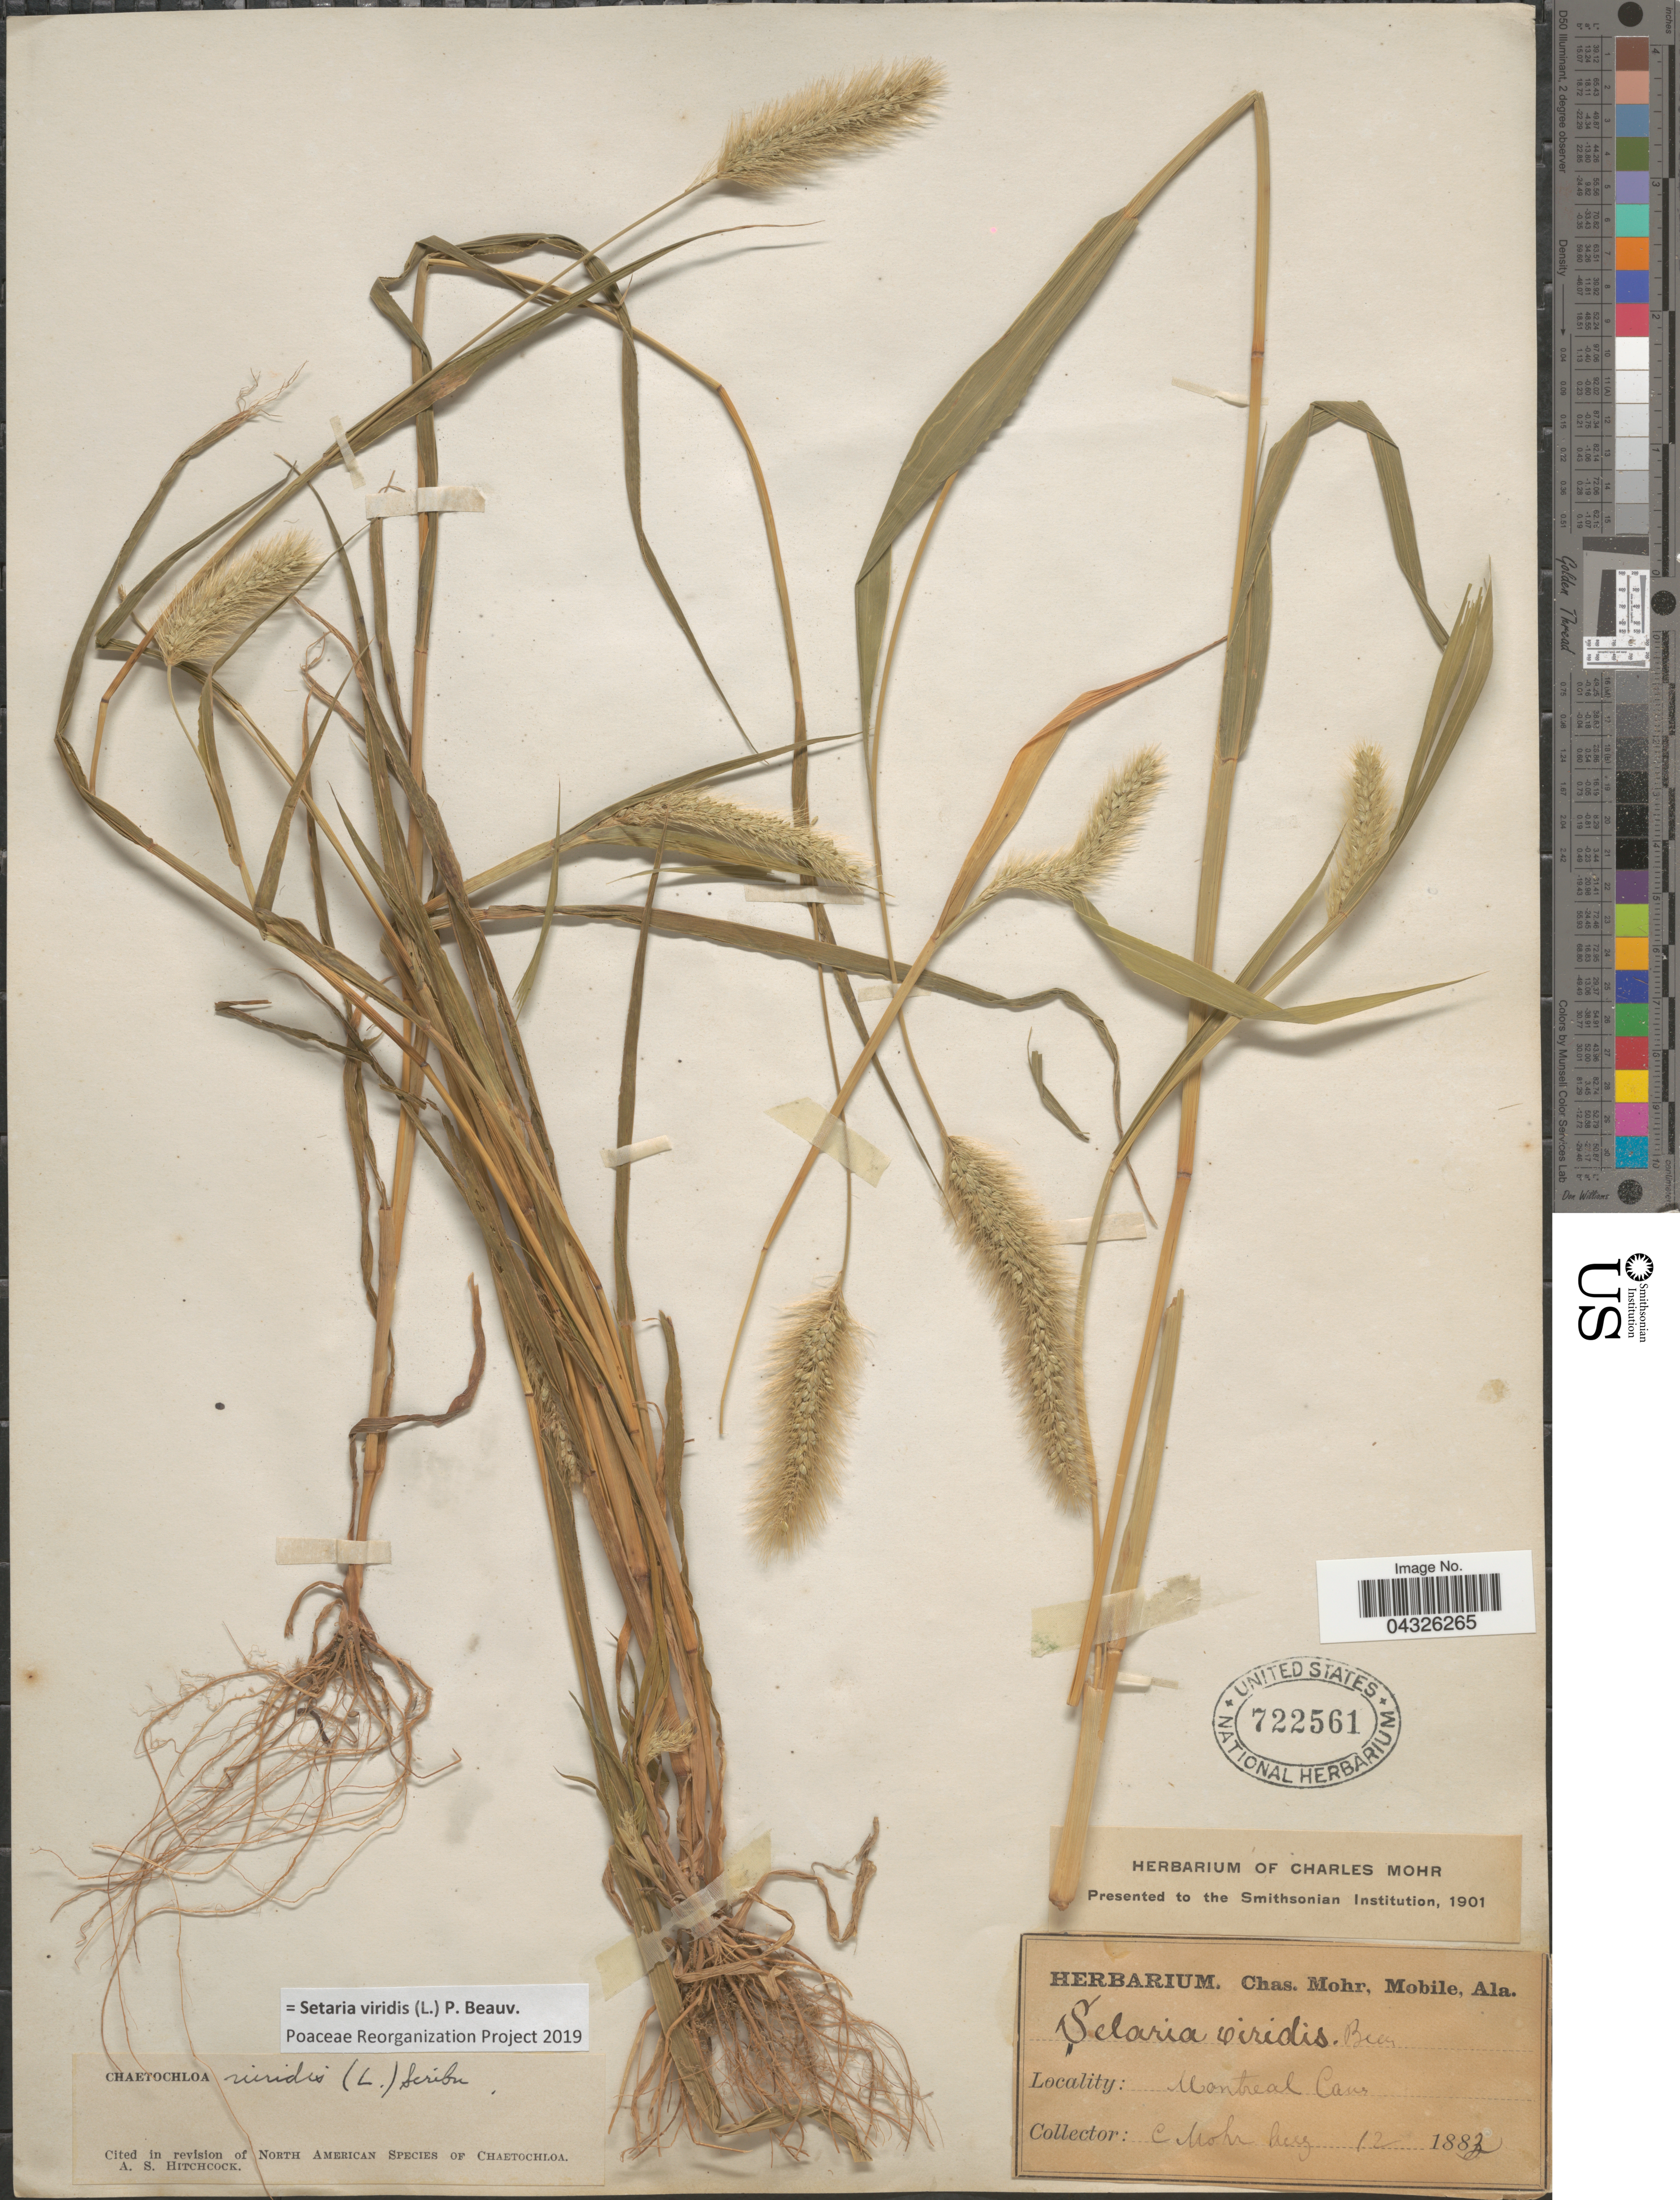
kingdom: Plantae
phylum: Tracheophyta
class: Liliopsida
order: Poales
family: Poaceae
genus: Setaria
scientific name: Setaria viridis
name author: (L.) P. Beauv.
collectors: Mohr, C. T. (herbarium)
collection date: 1882-08-12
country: Canada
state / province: Quebec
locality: Montreal.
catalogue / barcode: US 722561